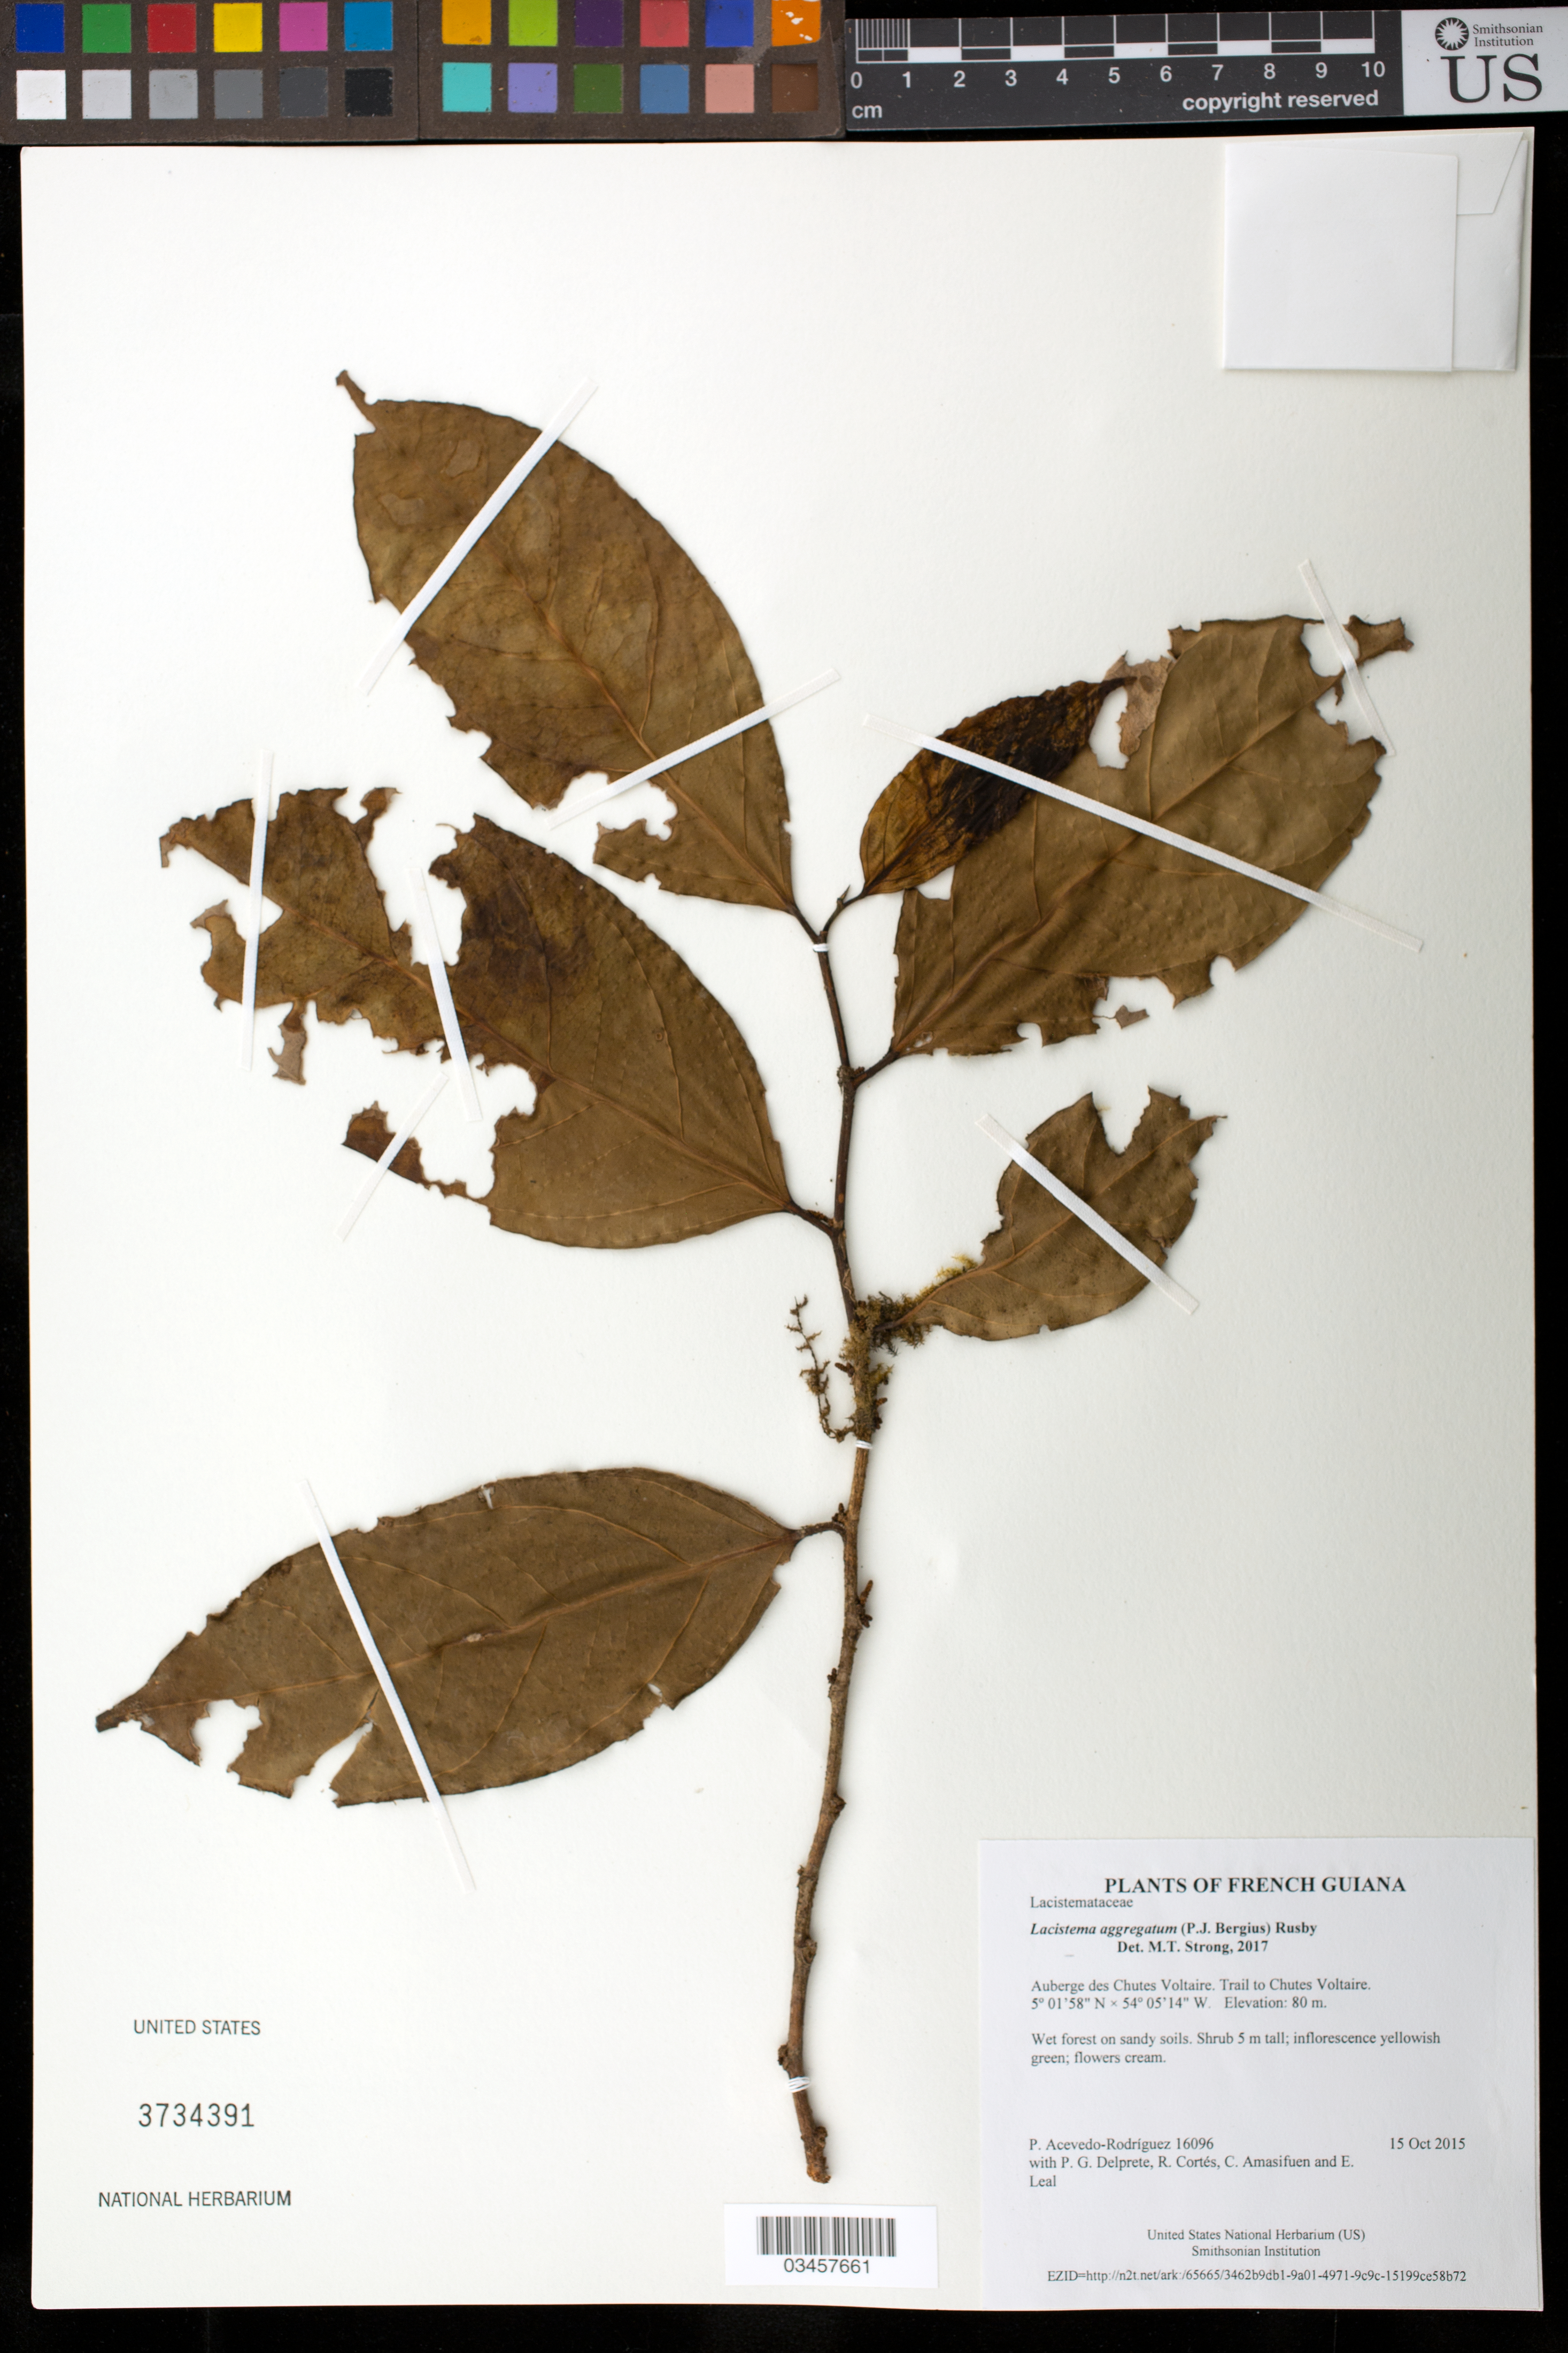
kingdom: Plantae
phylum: Tracheophyta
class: Magnoliopsida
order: Malpighiales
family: Lacistemataceae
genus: Lacistema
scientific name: Lacistema aggregatum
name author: (P.J. Bergius) Rusby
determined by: Strong, M. T., (US), Smithsonian Institution - National Museum of Natural History (UNITED STATES)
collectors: P. Acevedo-Rodr., P. G. Delprete, R. Cortés, C. Amasifuen & E. Leal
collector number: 16096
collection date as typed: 15 October 2015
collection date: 2015-10-15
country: French Guiana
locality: Auberge des Chutes Voltaire. Trail to Chutes Voltaire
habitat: Wet forest on sandy soils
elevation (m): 80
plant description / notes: US, NY, MO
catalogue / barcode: US 3734391